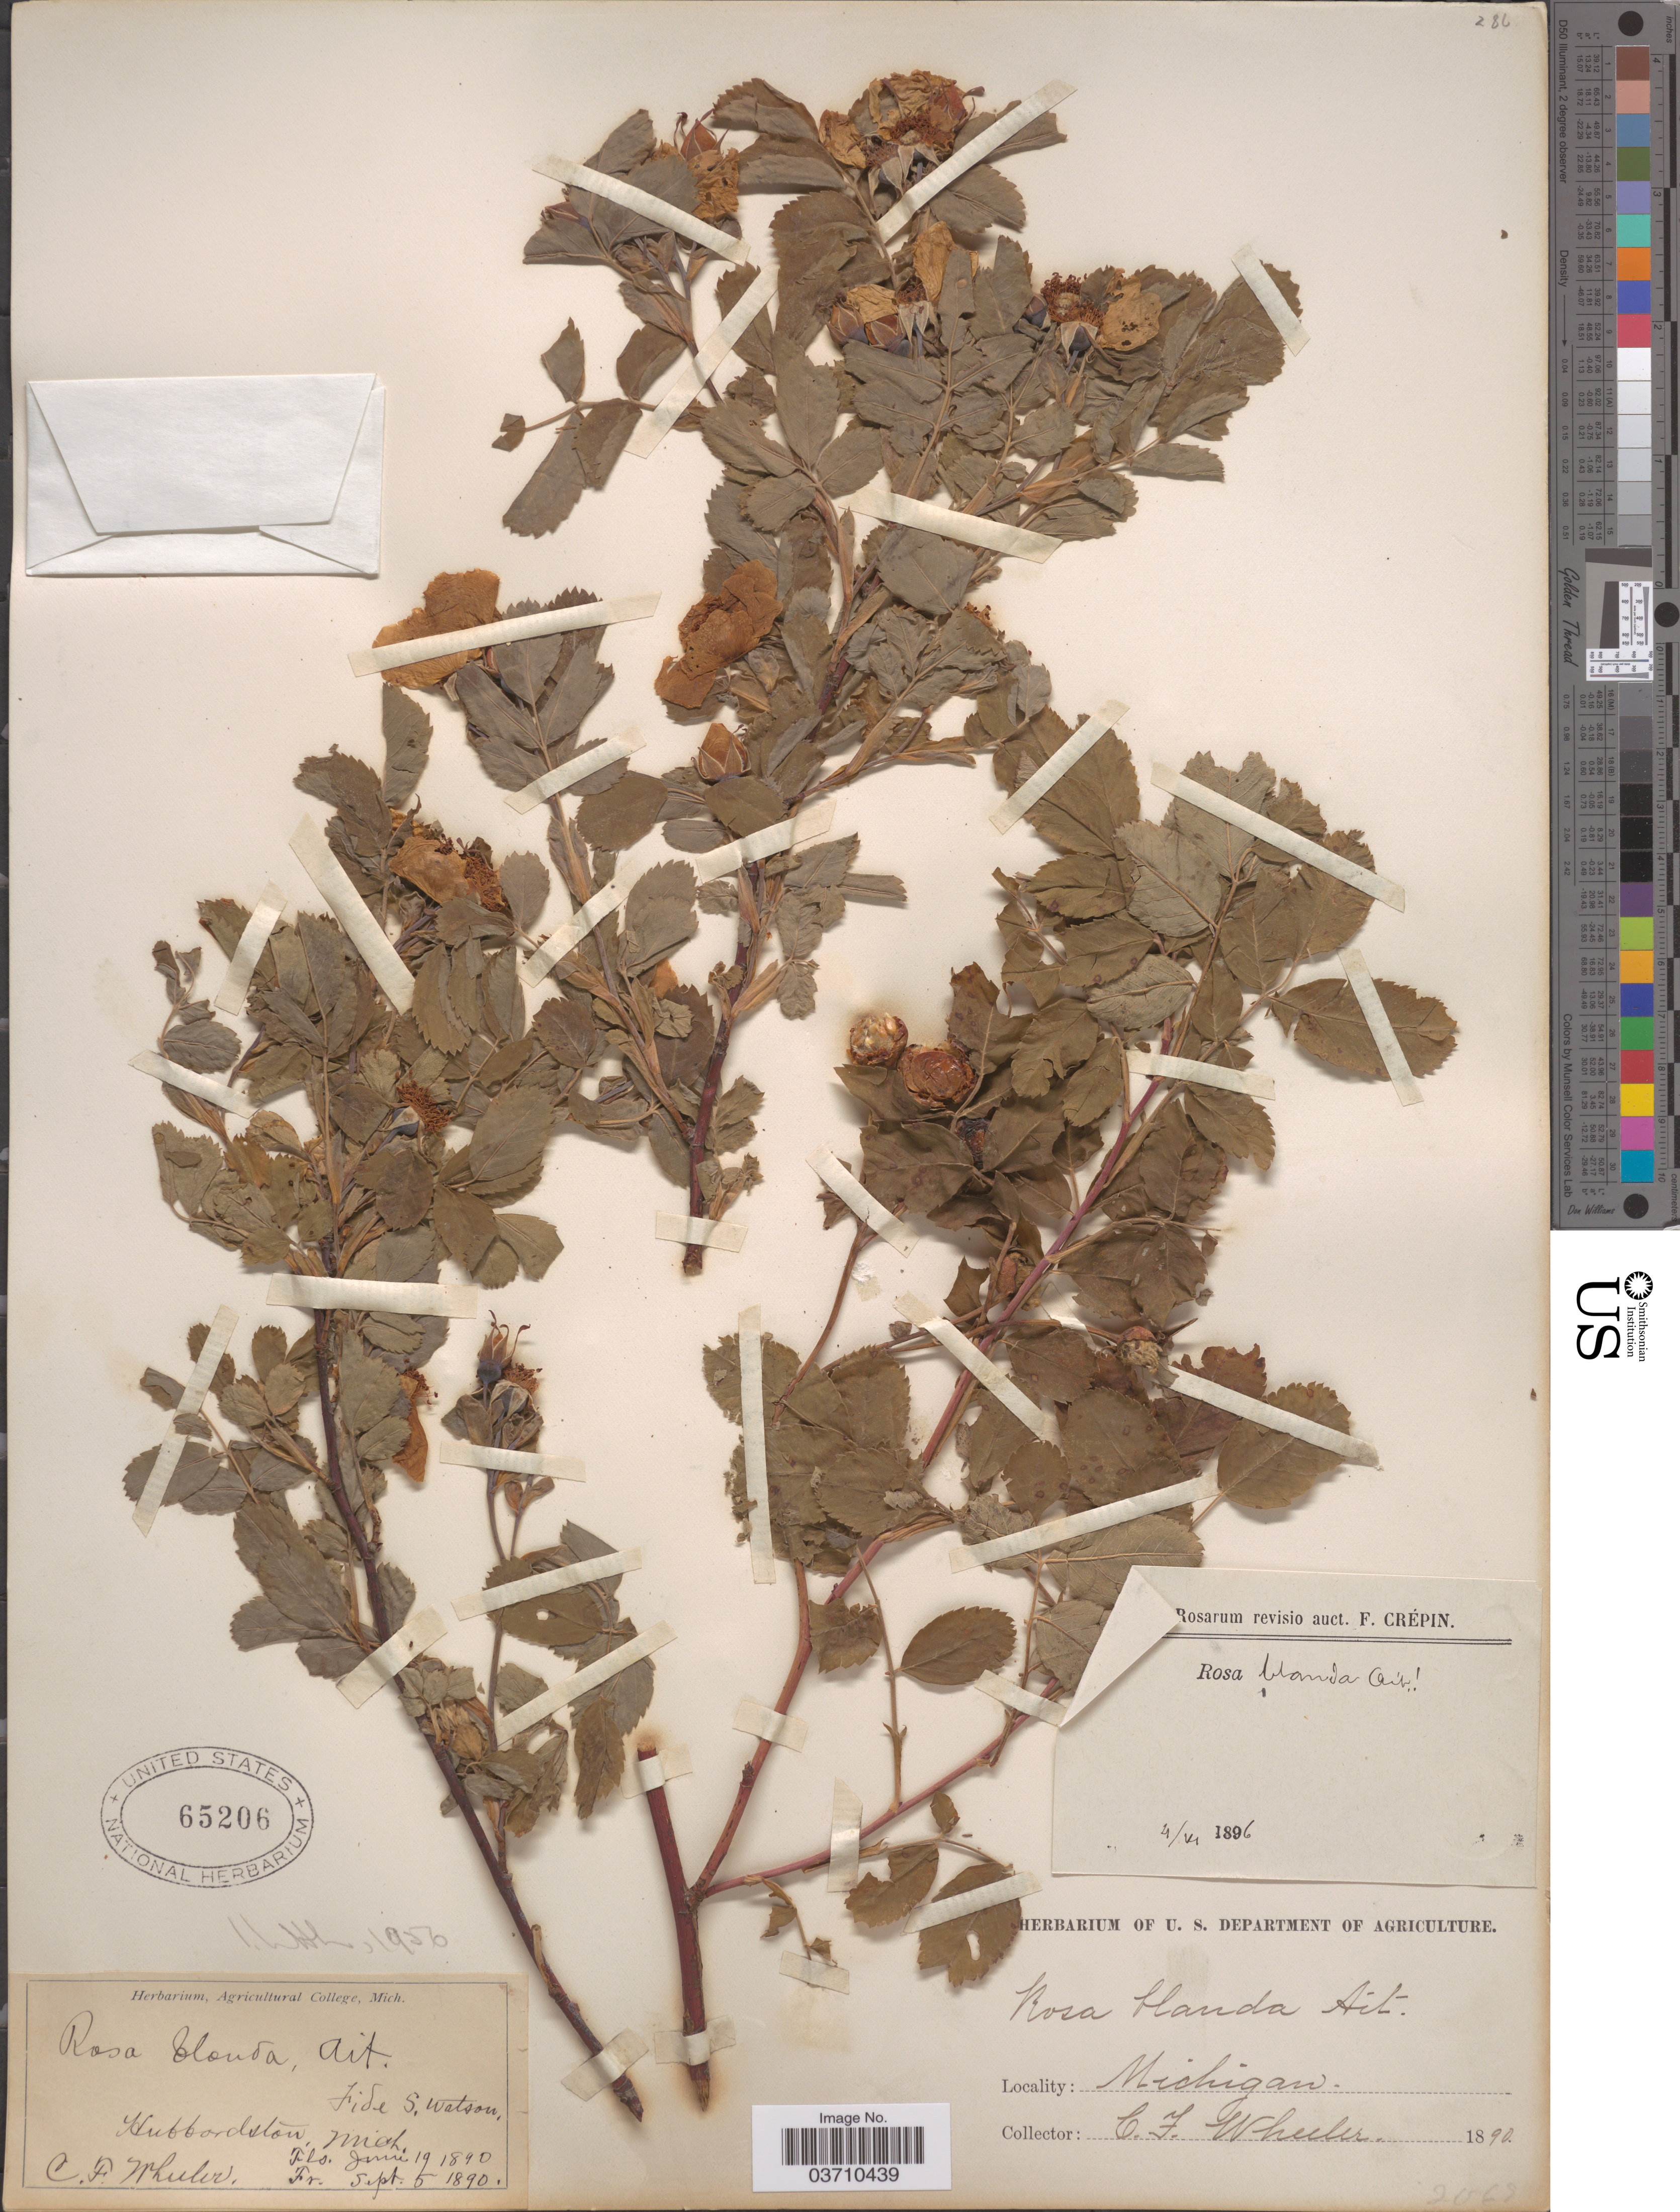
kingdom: Plantae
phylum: Tracheophyta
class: Magnoliopsida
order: Rosales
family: Rosaceae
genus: Rosa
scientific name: Rosa blanda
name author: Aiton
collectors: C. Wheeler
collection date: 1890-06-19/1890-09-05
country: United States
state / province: Michigan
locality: Hubbardston.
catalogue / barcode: US 65206